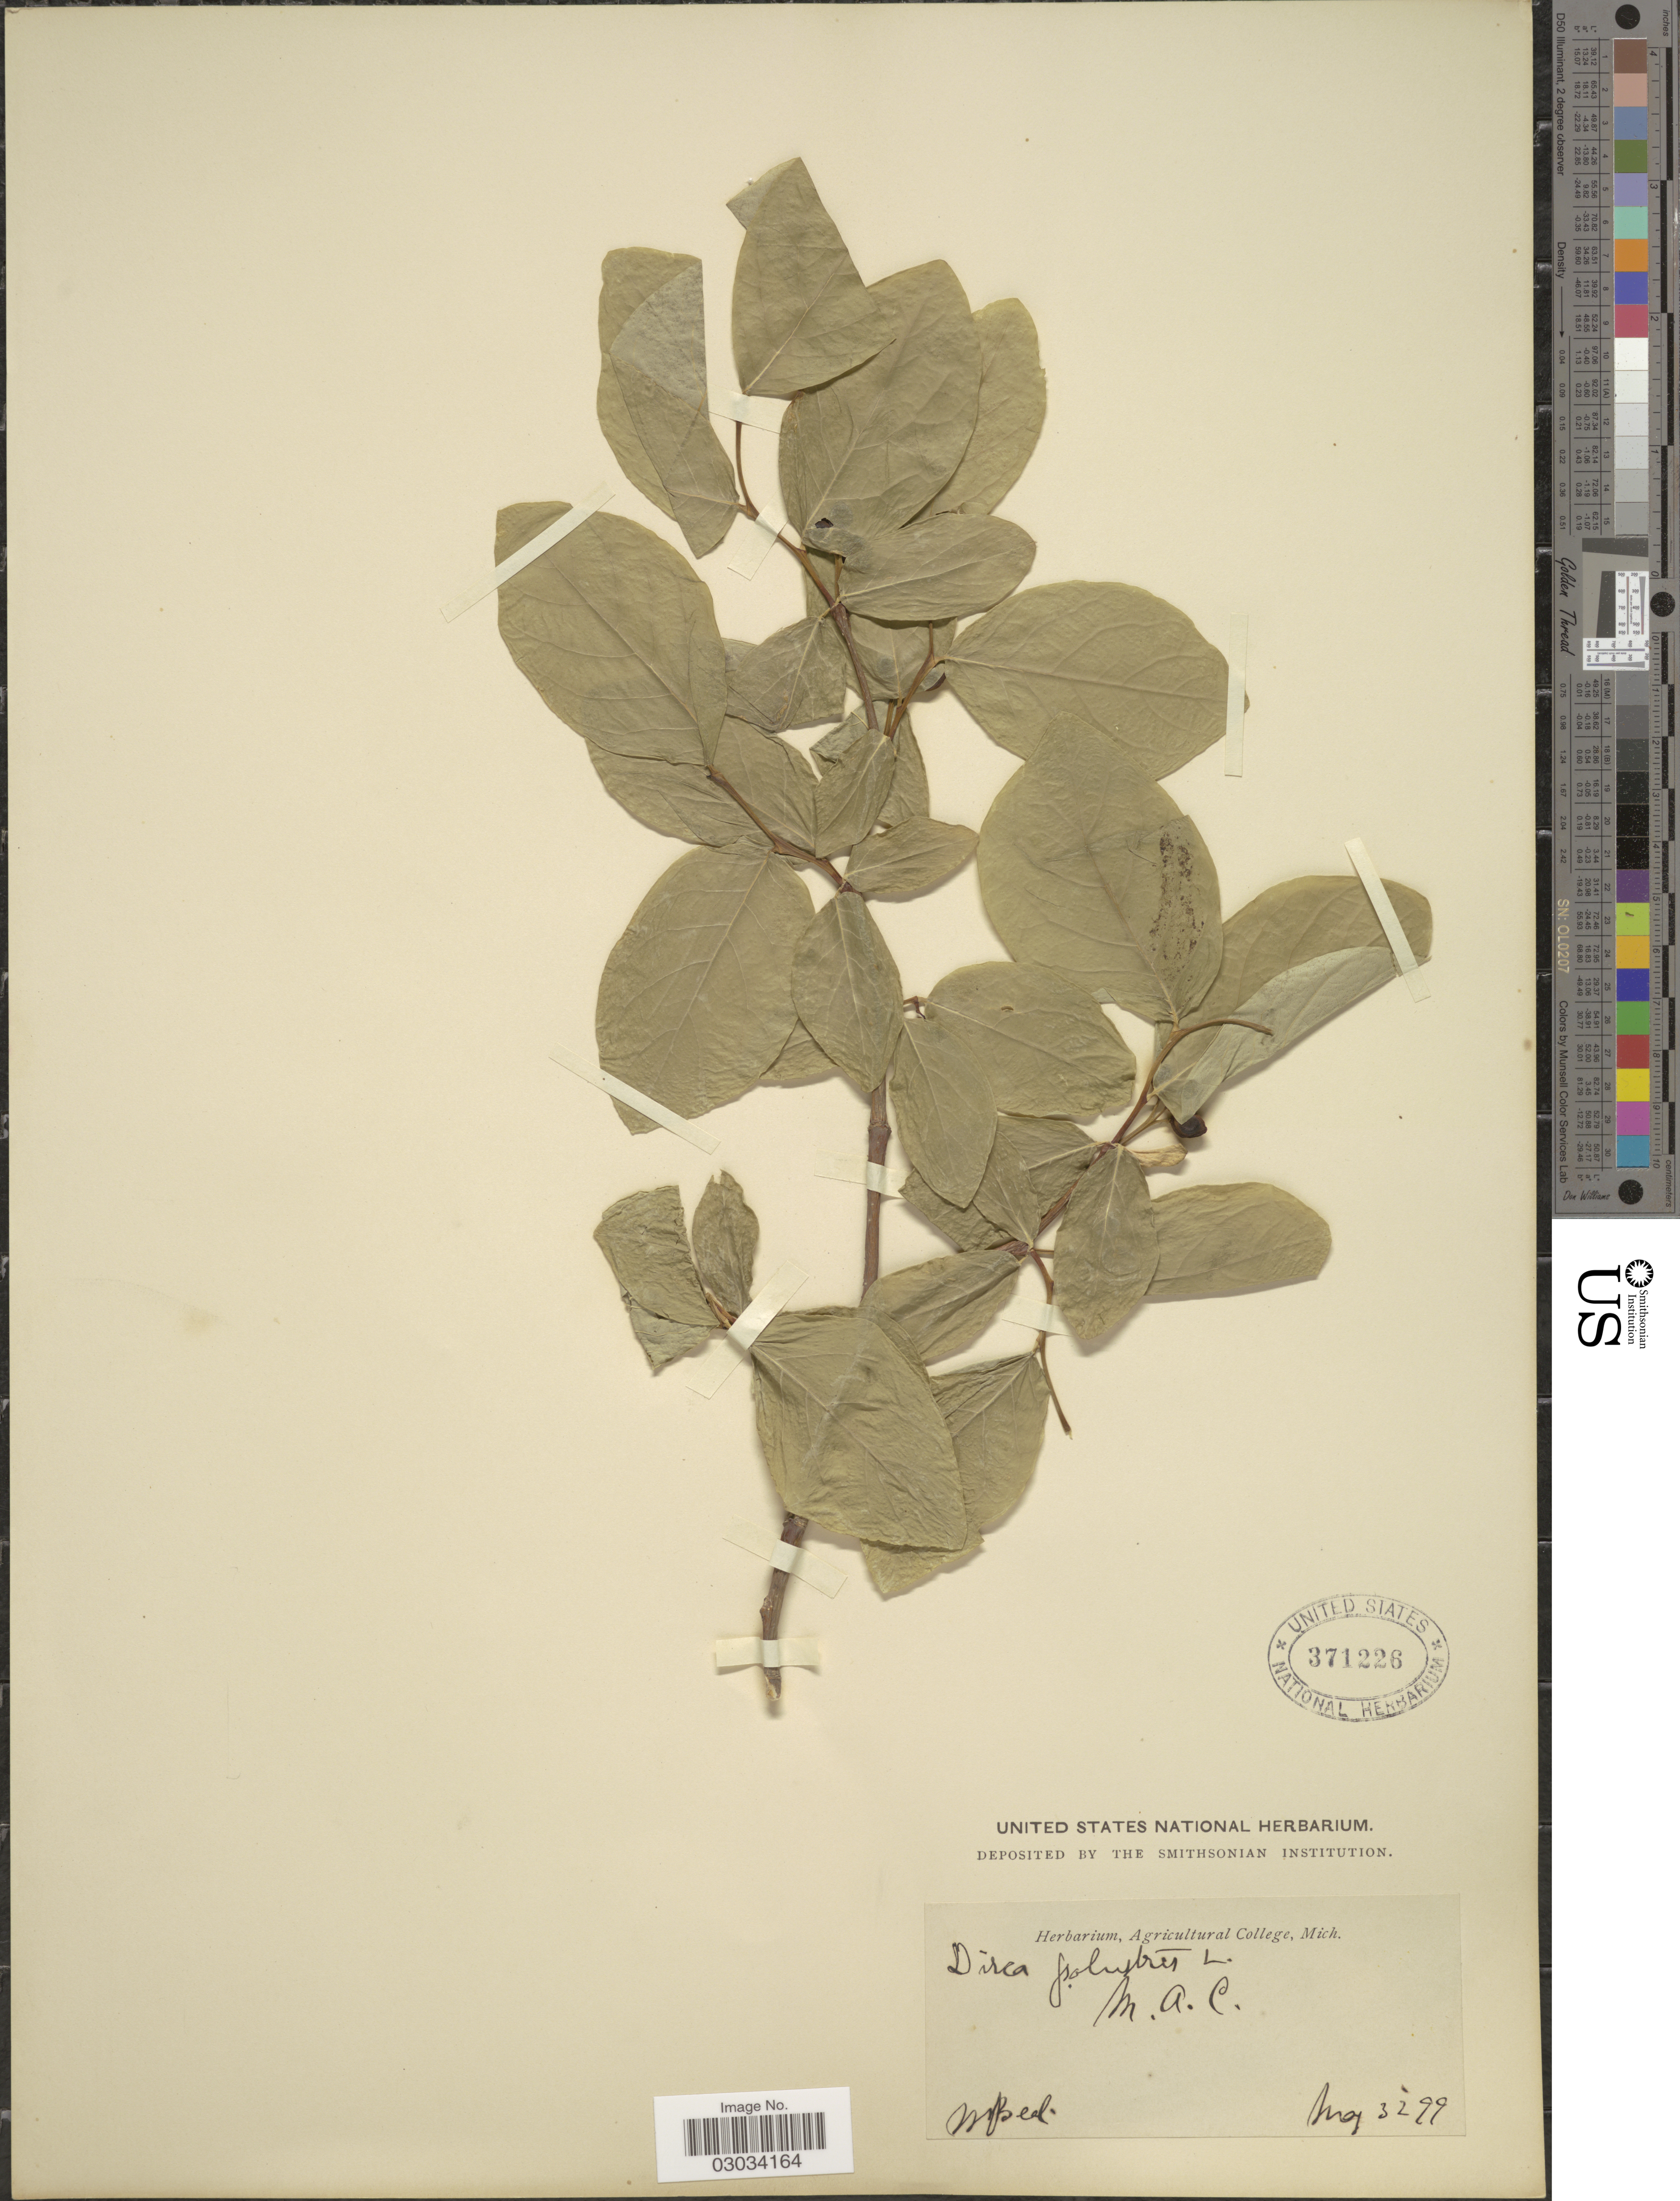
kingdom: Plantae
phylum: Tracheophyta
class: Magnoliopsida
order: Malvales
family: Thymelaeaceae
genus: Dirca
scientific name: Dirca palustris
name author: L.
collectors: W. J. Beal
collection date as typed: Transcribed d/m/y: 31/5/99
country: United States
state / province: Michigan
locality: M.A.C.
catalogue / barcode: US 371226